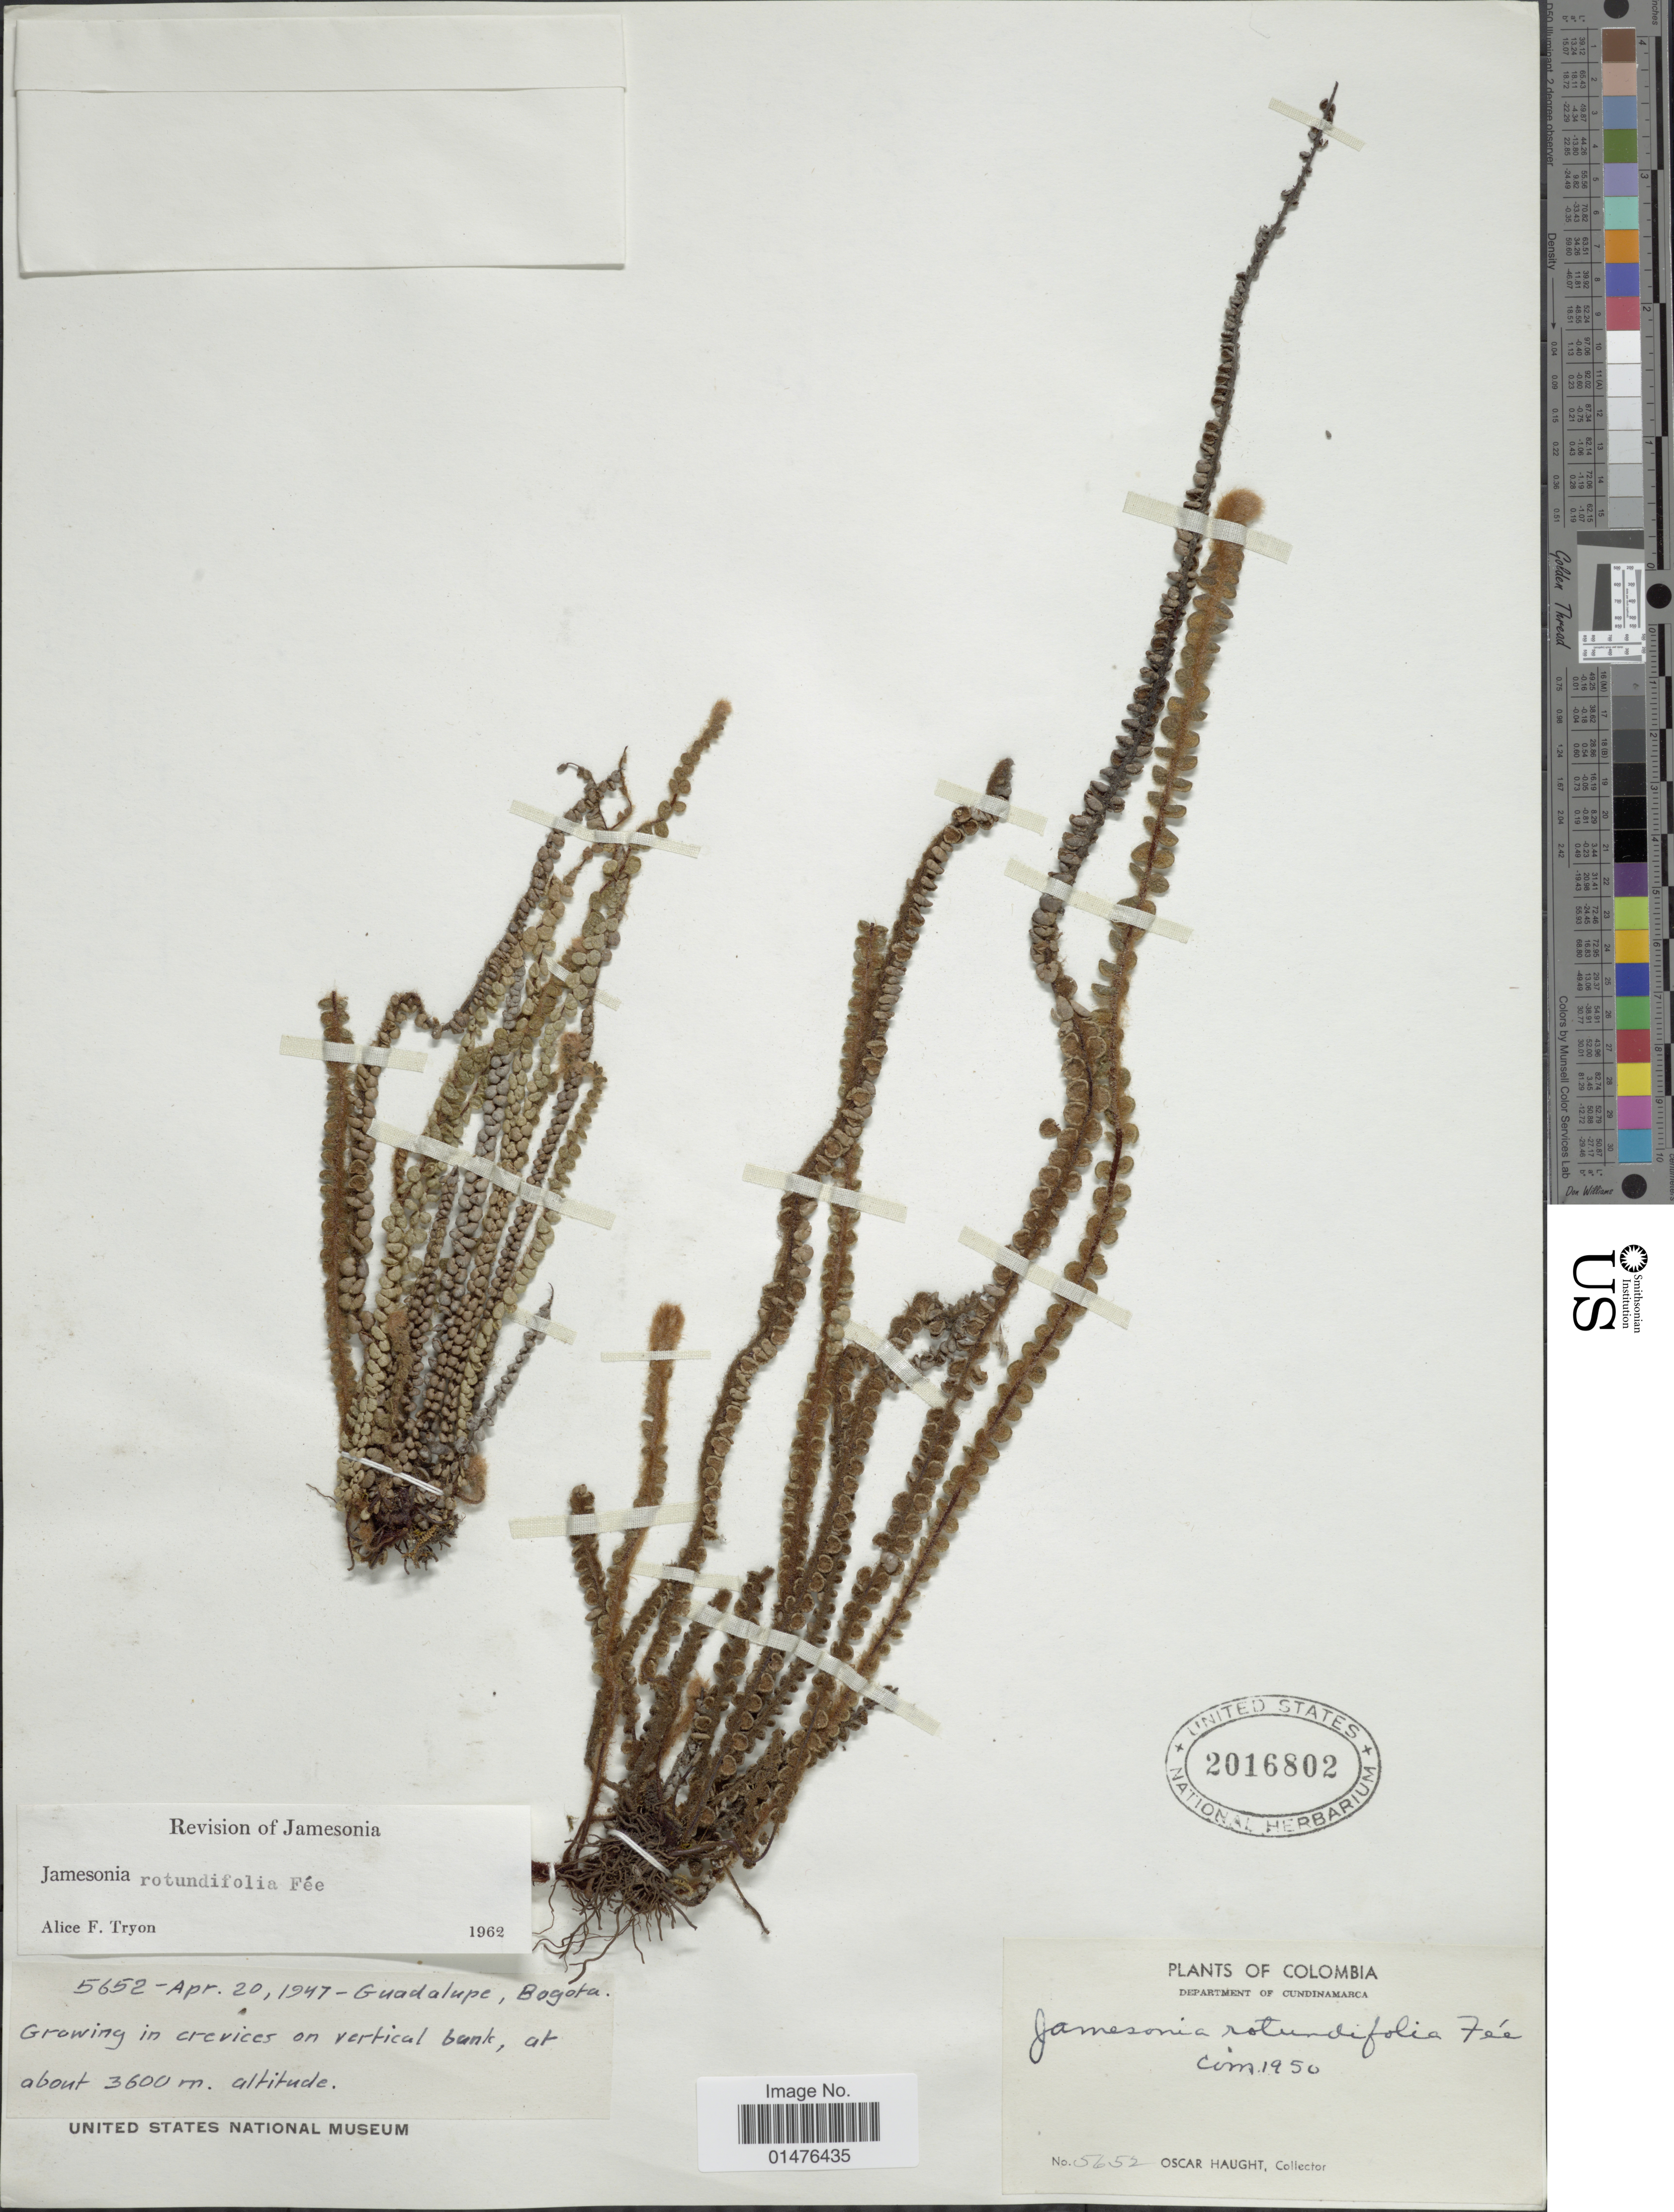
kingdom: Plantae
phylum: Tracheophyta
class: Polypodiopsida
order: Polypodiales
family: Pteridaceae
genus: Jamesonia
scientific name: Jamesonia rotundifolia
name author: Fée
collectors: O. L. Haught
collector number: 5652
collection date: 1947-04-20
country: Colombia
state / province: Cundinamarca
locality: Department of Cundinamarca, Guadaluoe, Bogota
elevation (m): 3600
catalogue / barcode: US 2016802